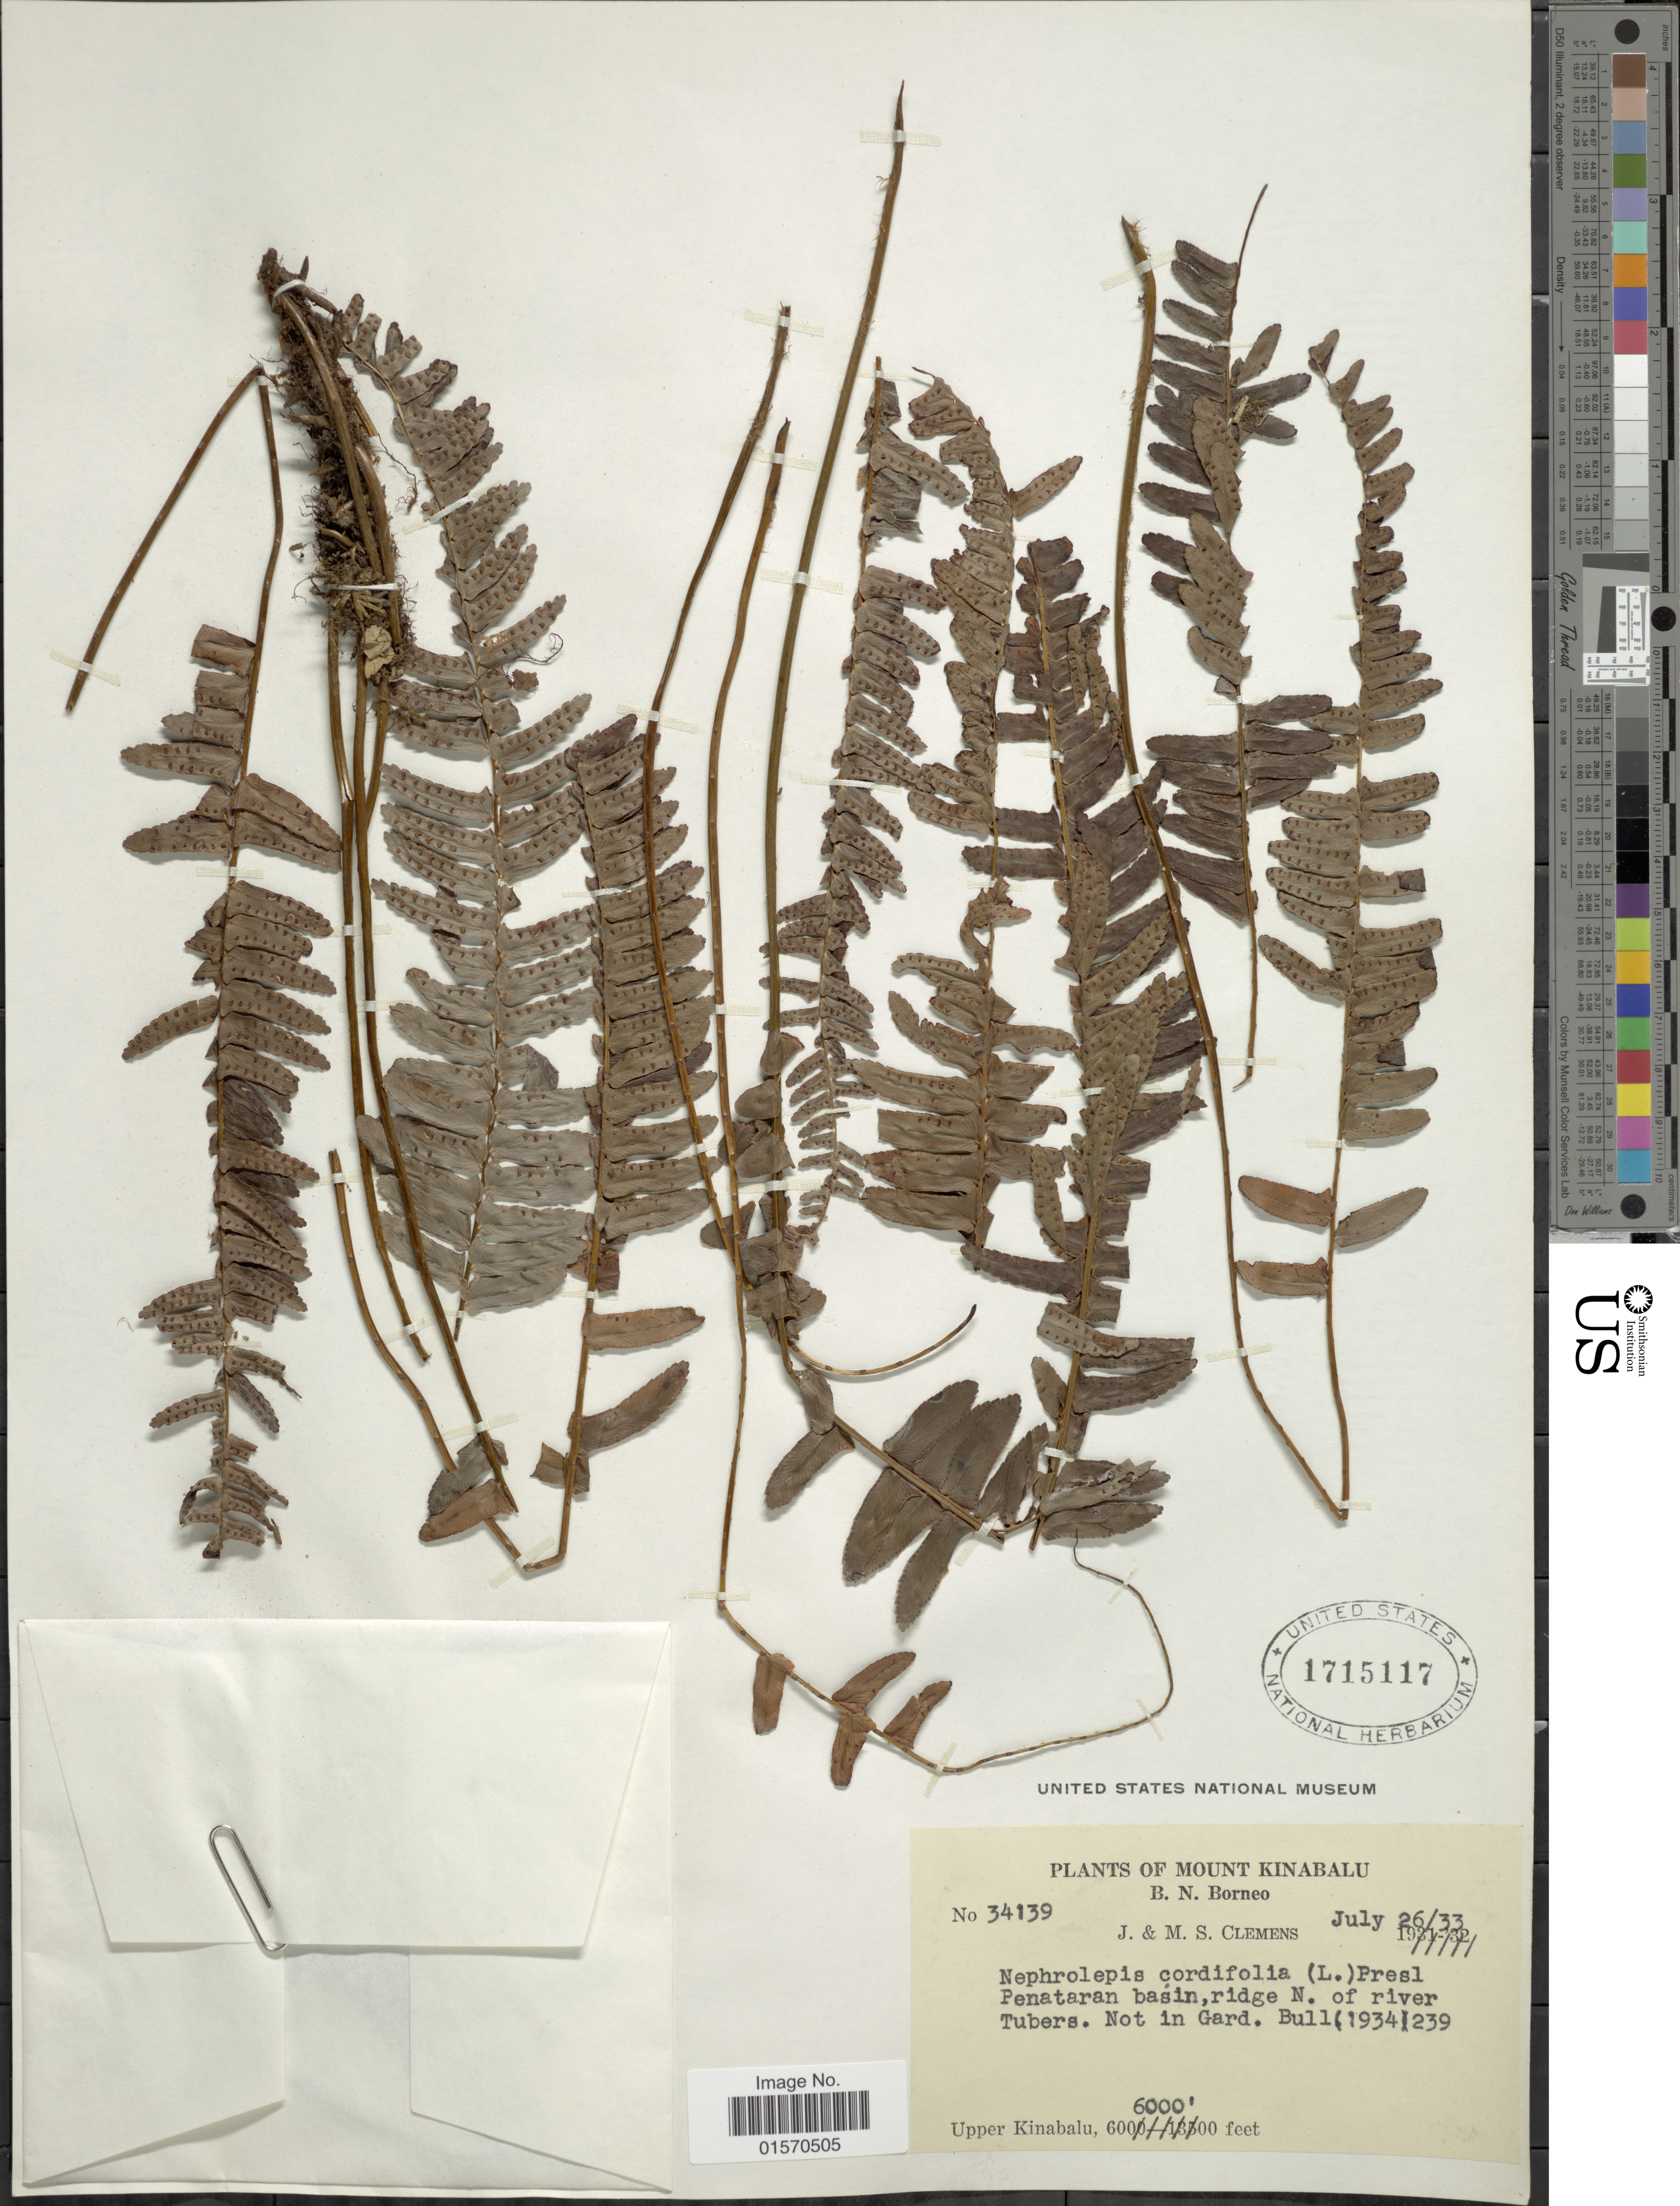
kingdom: Plantae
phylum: Tracheophyta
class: Polypodiopsida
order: Polypodiales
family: Nephrolepidaceae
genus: Nephrolepis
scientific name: Nephrolepis cordifolia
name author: (L.) C. Presl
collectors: J. Clemens & M. S. Clemens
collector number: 34139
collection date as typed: Transcribed d/m/y: 26/7/33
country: Malaysia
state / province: Sabah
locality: Mount Kinabalu. B. N. Borneo. Penataran basin, ridge N. of river Tubers. Not in Gard. Bull [unsure placement]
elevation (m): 1829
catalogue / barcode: US 1715117